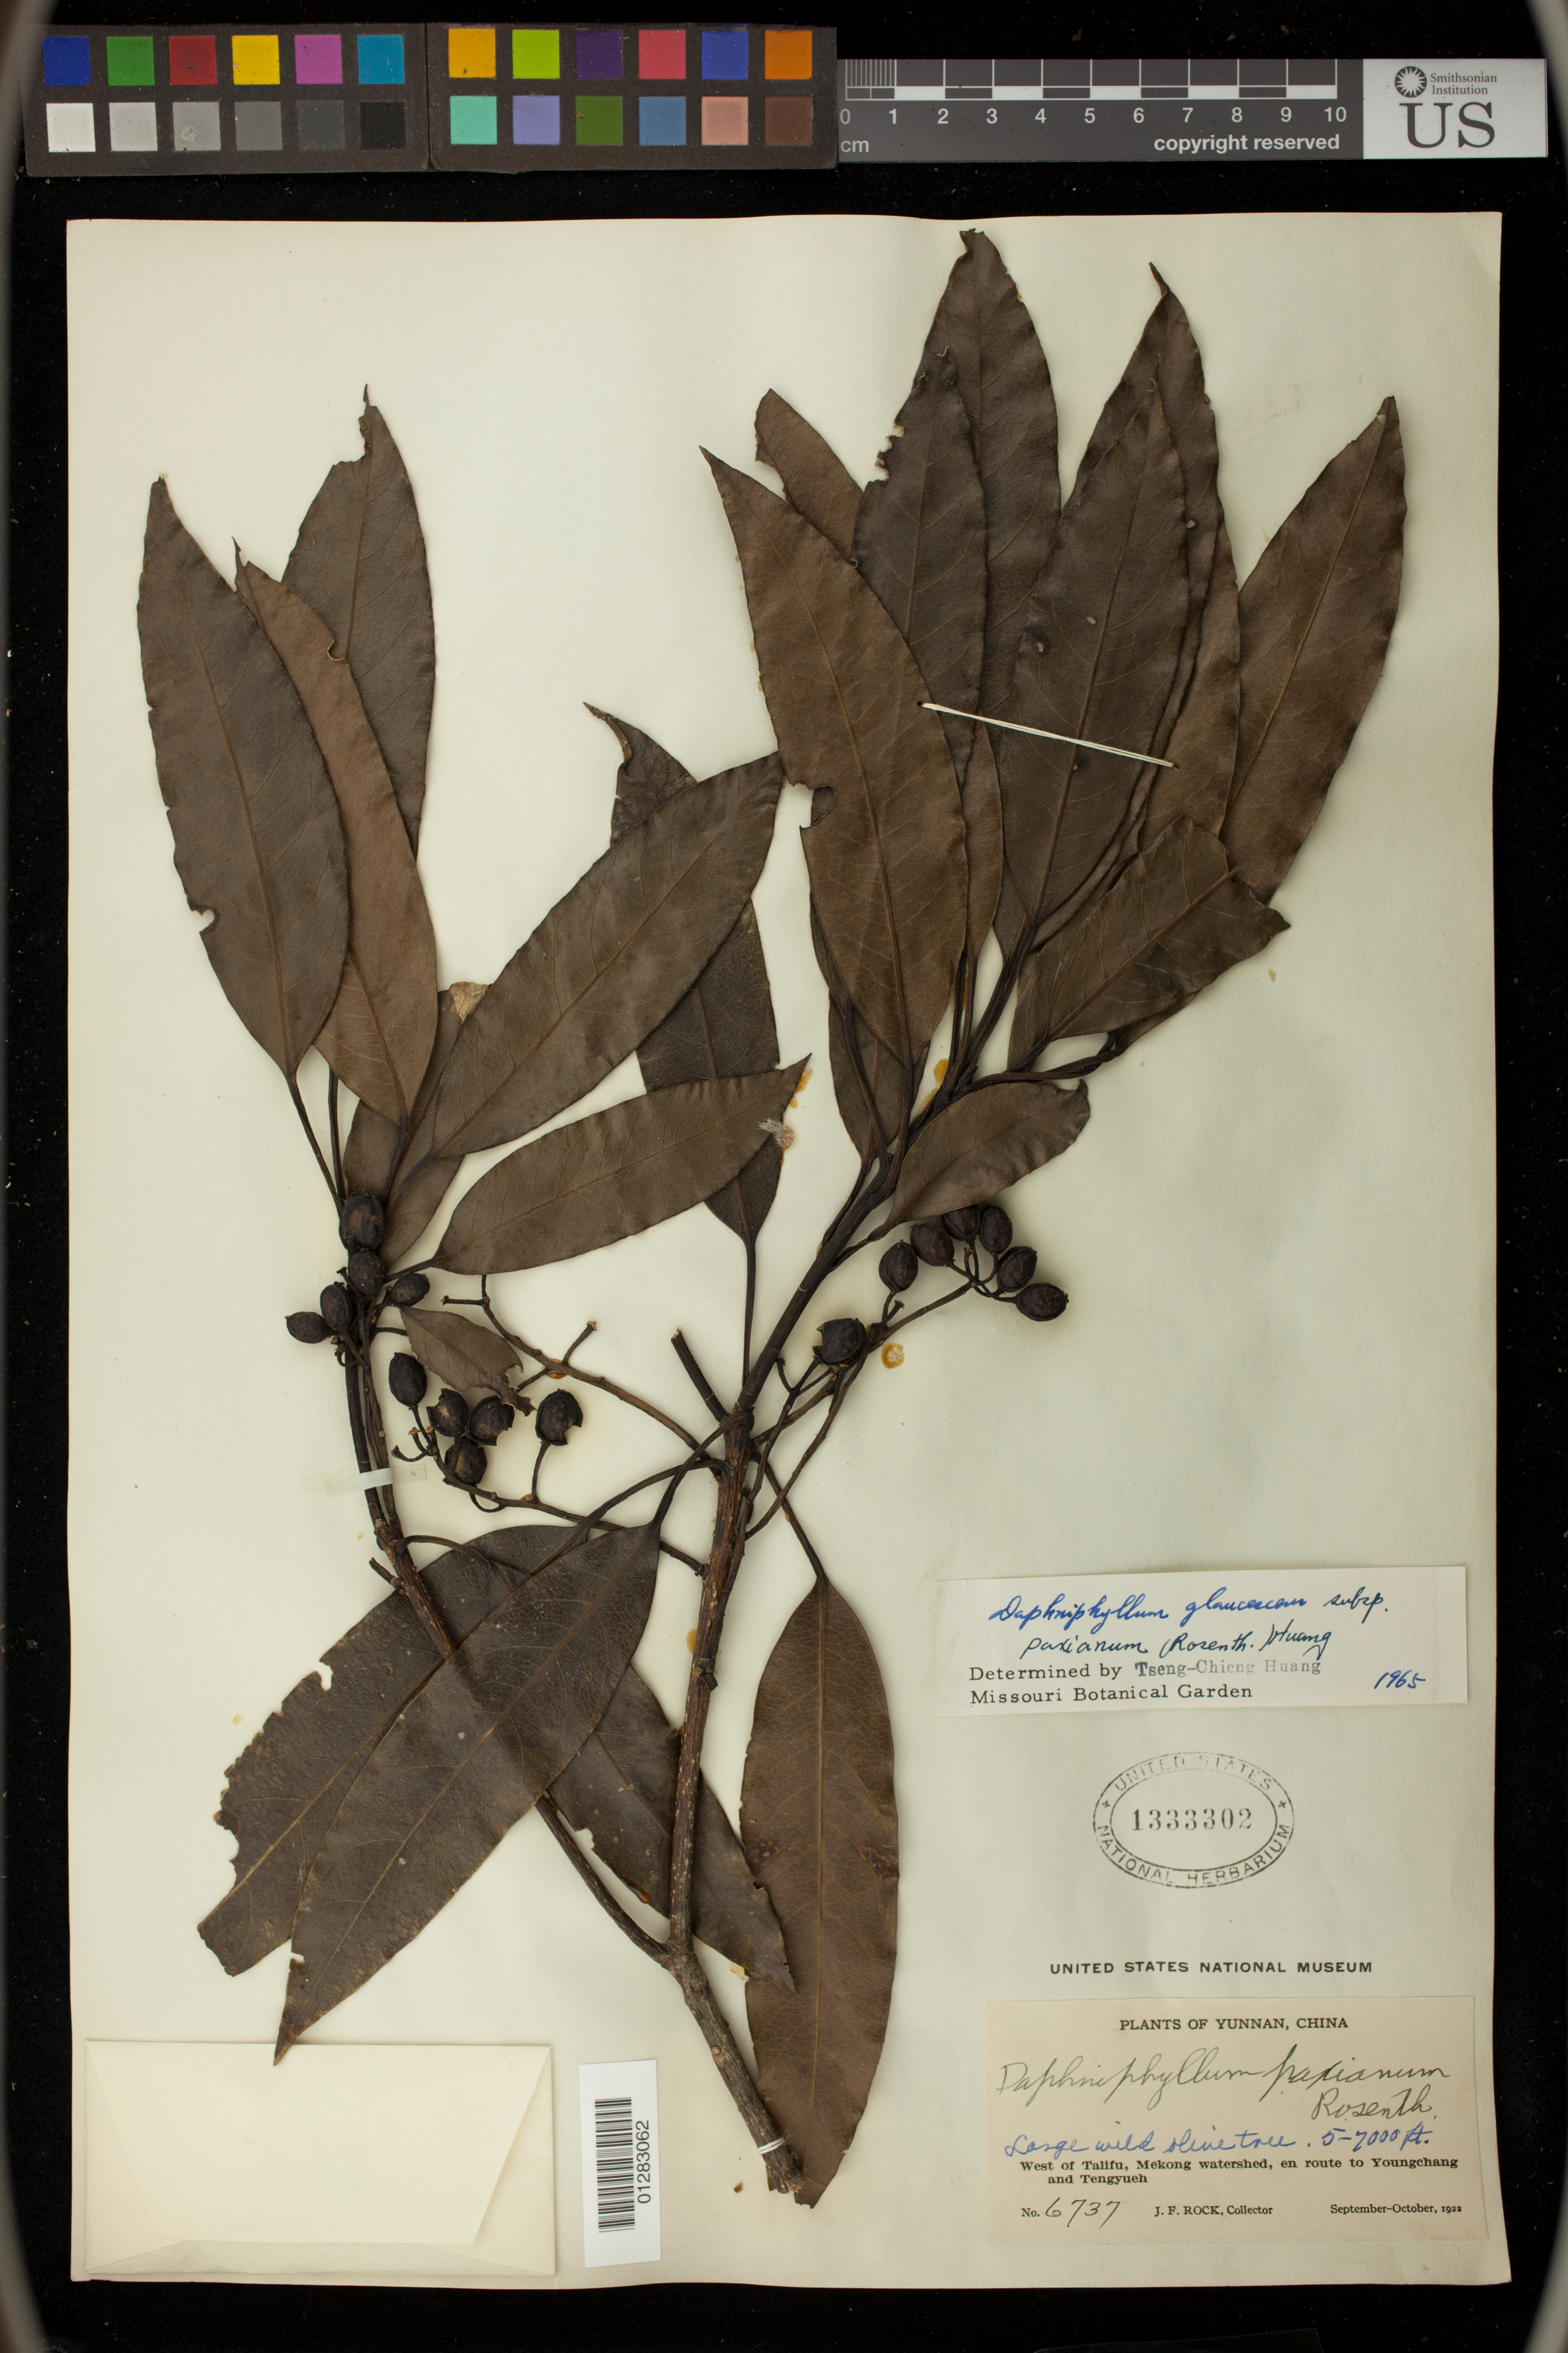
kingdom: Plantae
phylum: Tracheophyta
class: Magnoliopsida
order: Saxifragales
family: Daphniphyllaceae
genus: Daphniphyllum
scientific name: Daphniphyllum glaucescens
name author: Blume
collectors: J. F. Rock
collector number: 6737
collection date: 1922-09/1922-10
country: China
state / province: Yunnan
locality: West of Talifu, Mekong watershed, en route to Youngchang and Tengyueh.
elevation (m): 1524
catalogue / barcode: US 1333302